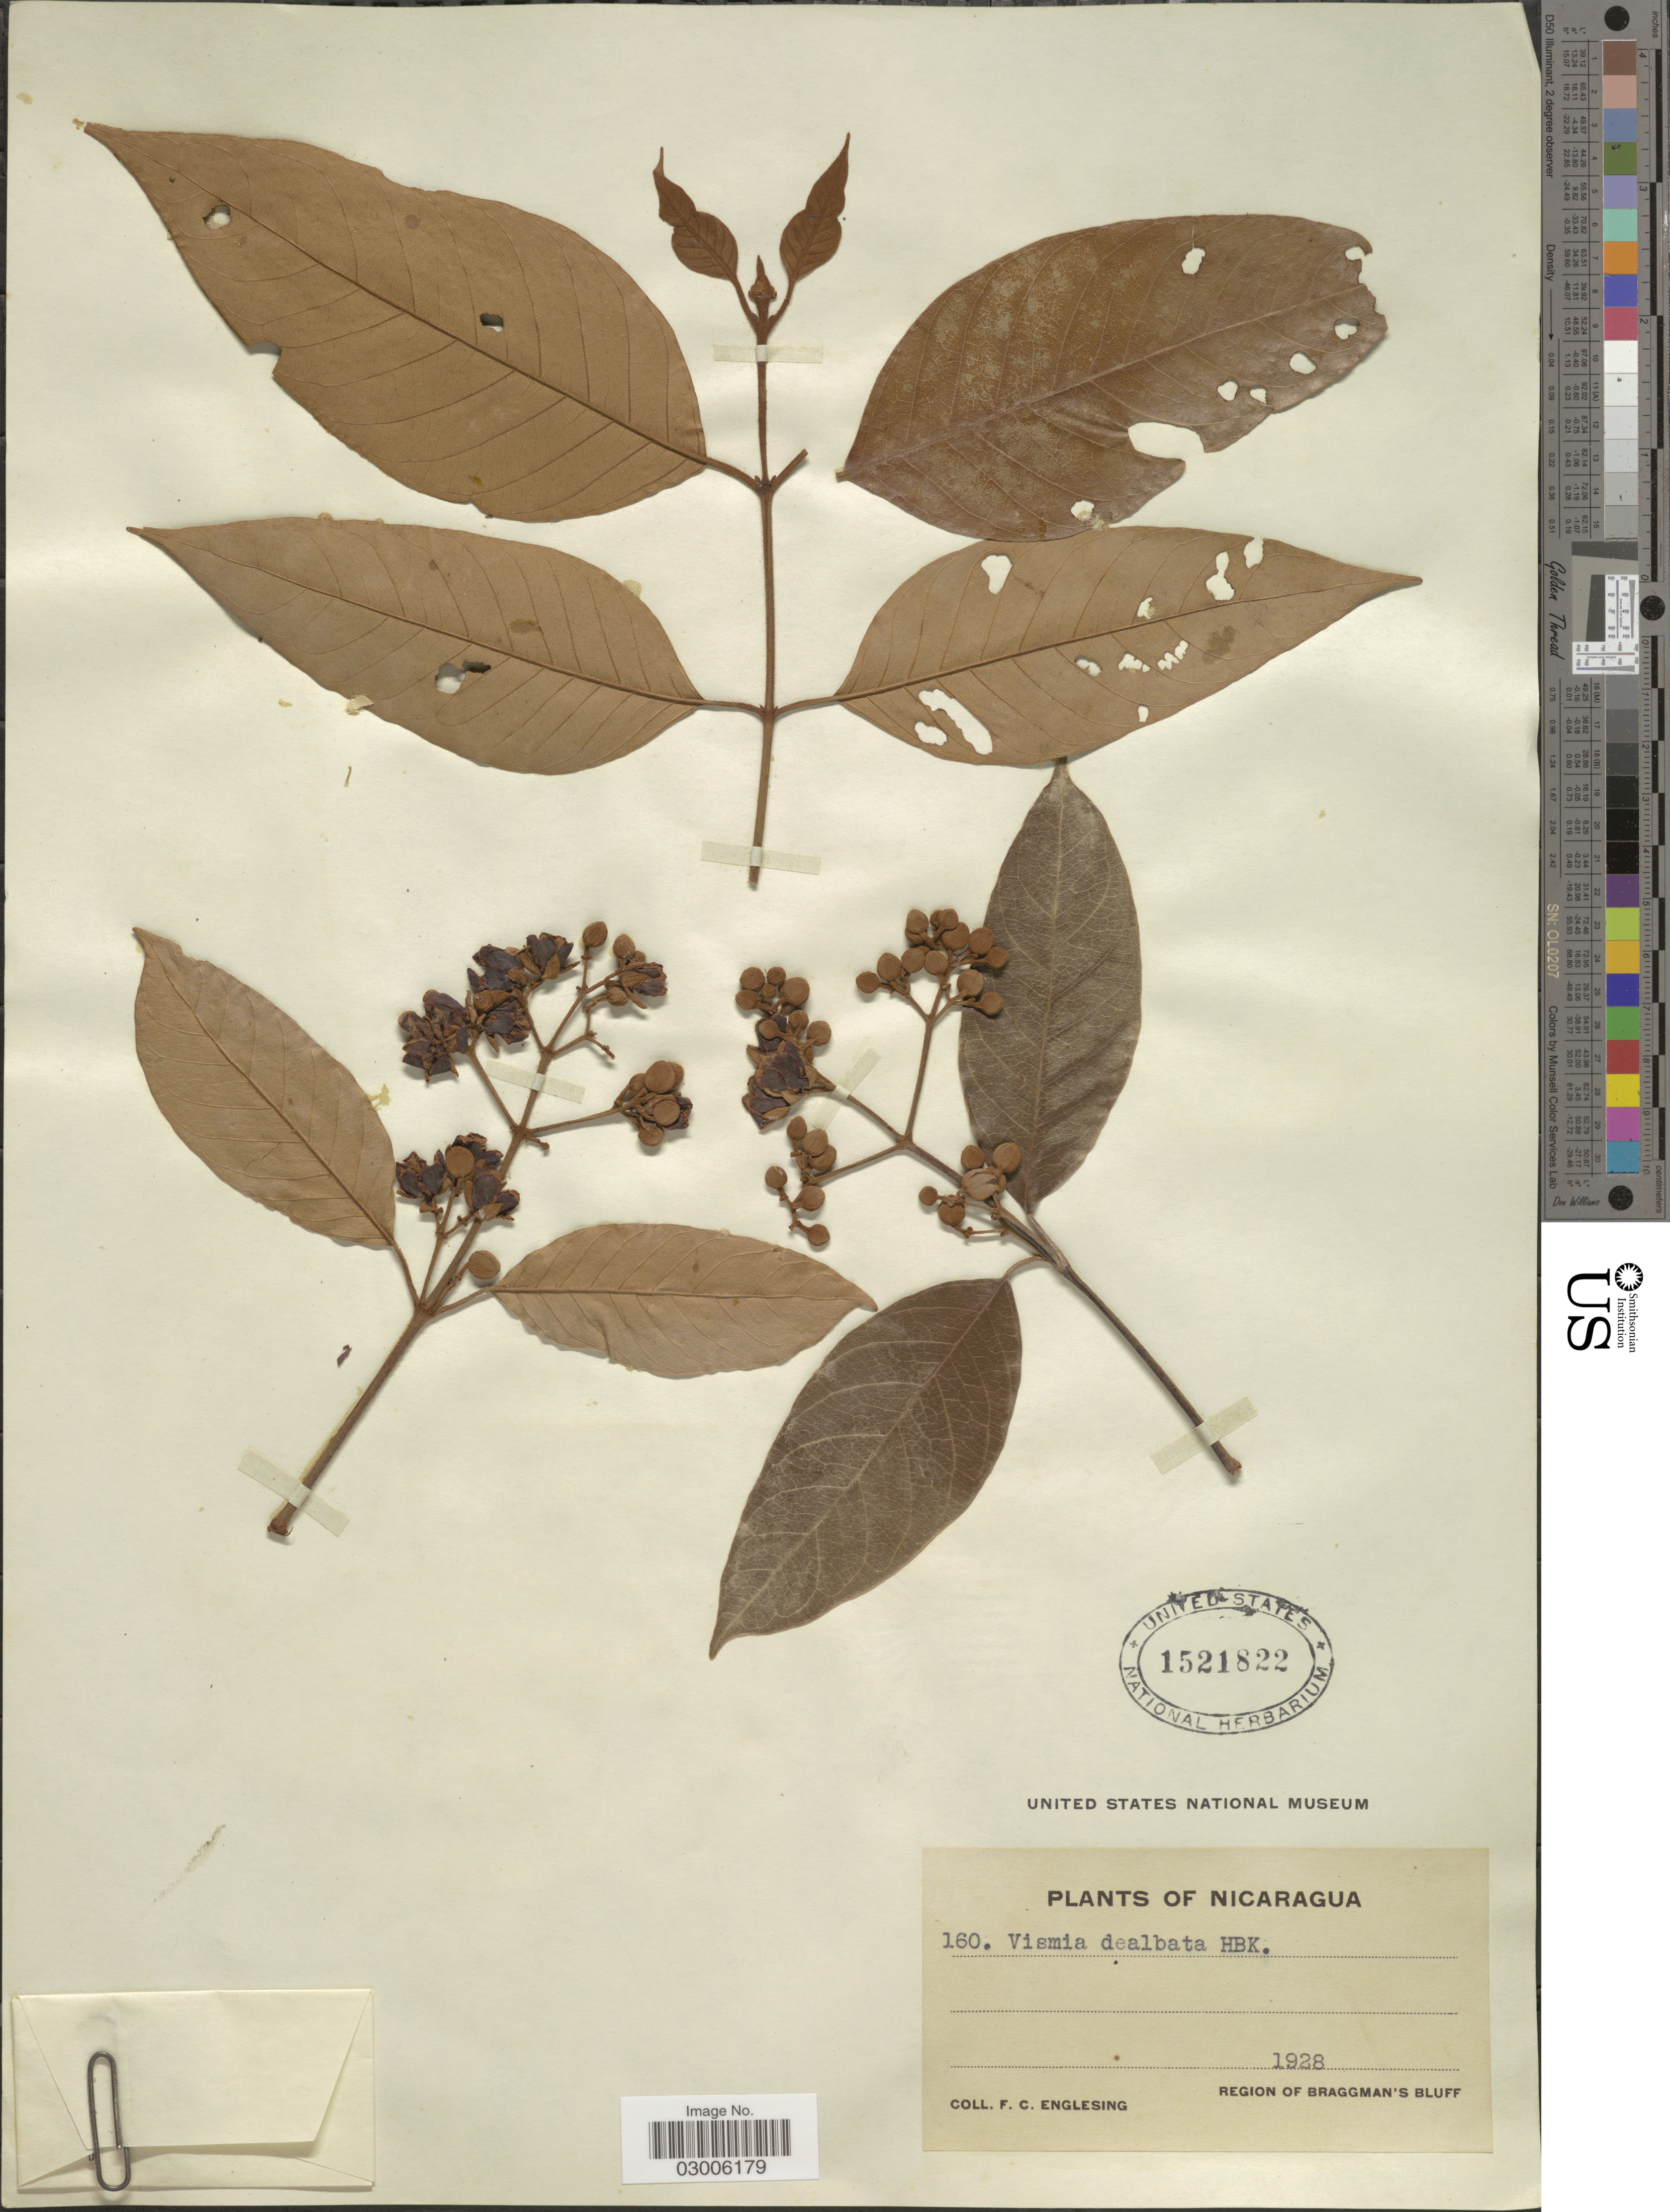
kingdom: Plantae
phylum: Tracheophyta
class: Magnoliopsida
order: Malpighiales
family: Hypericaceae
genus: Vismia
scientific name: Vismia baccifera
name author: (L.) Triana & Planch.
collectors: F. Englesing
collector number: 160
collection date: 1928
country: Nicaragua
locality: Region of Braggman's Bluff.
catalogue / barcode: US 1521822